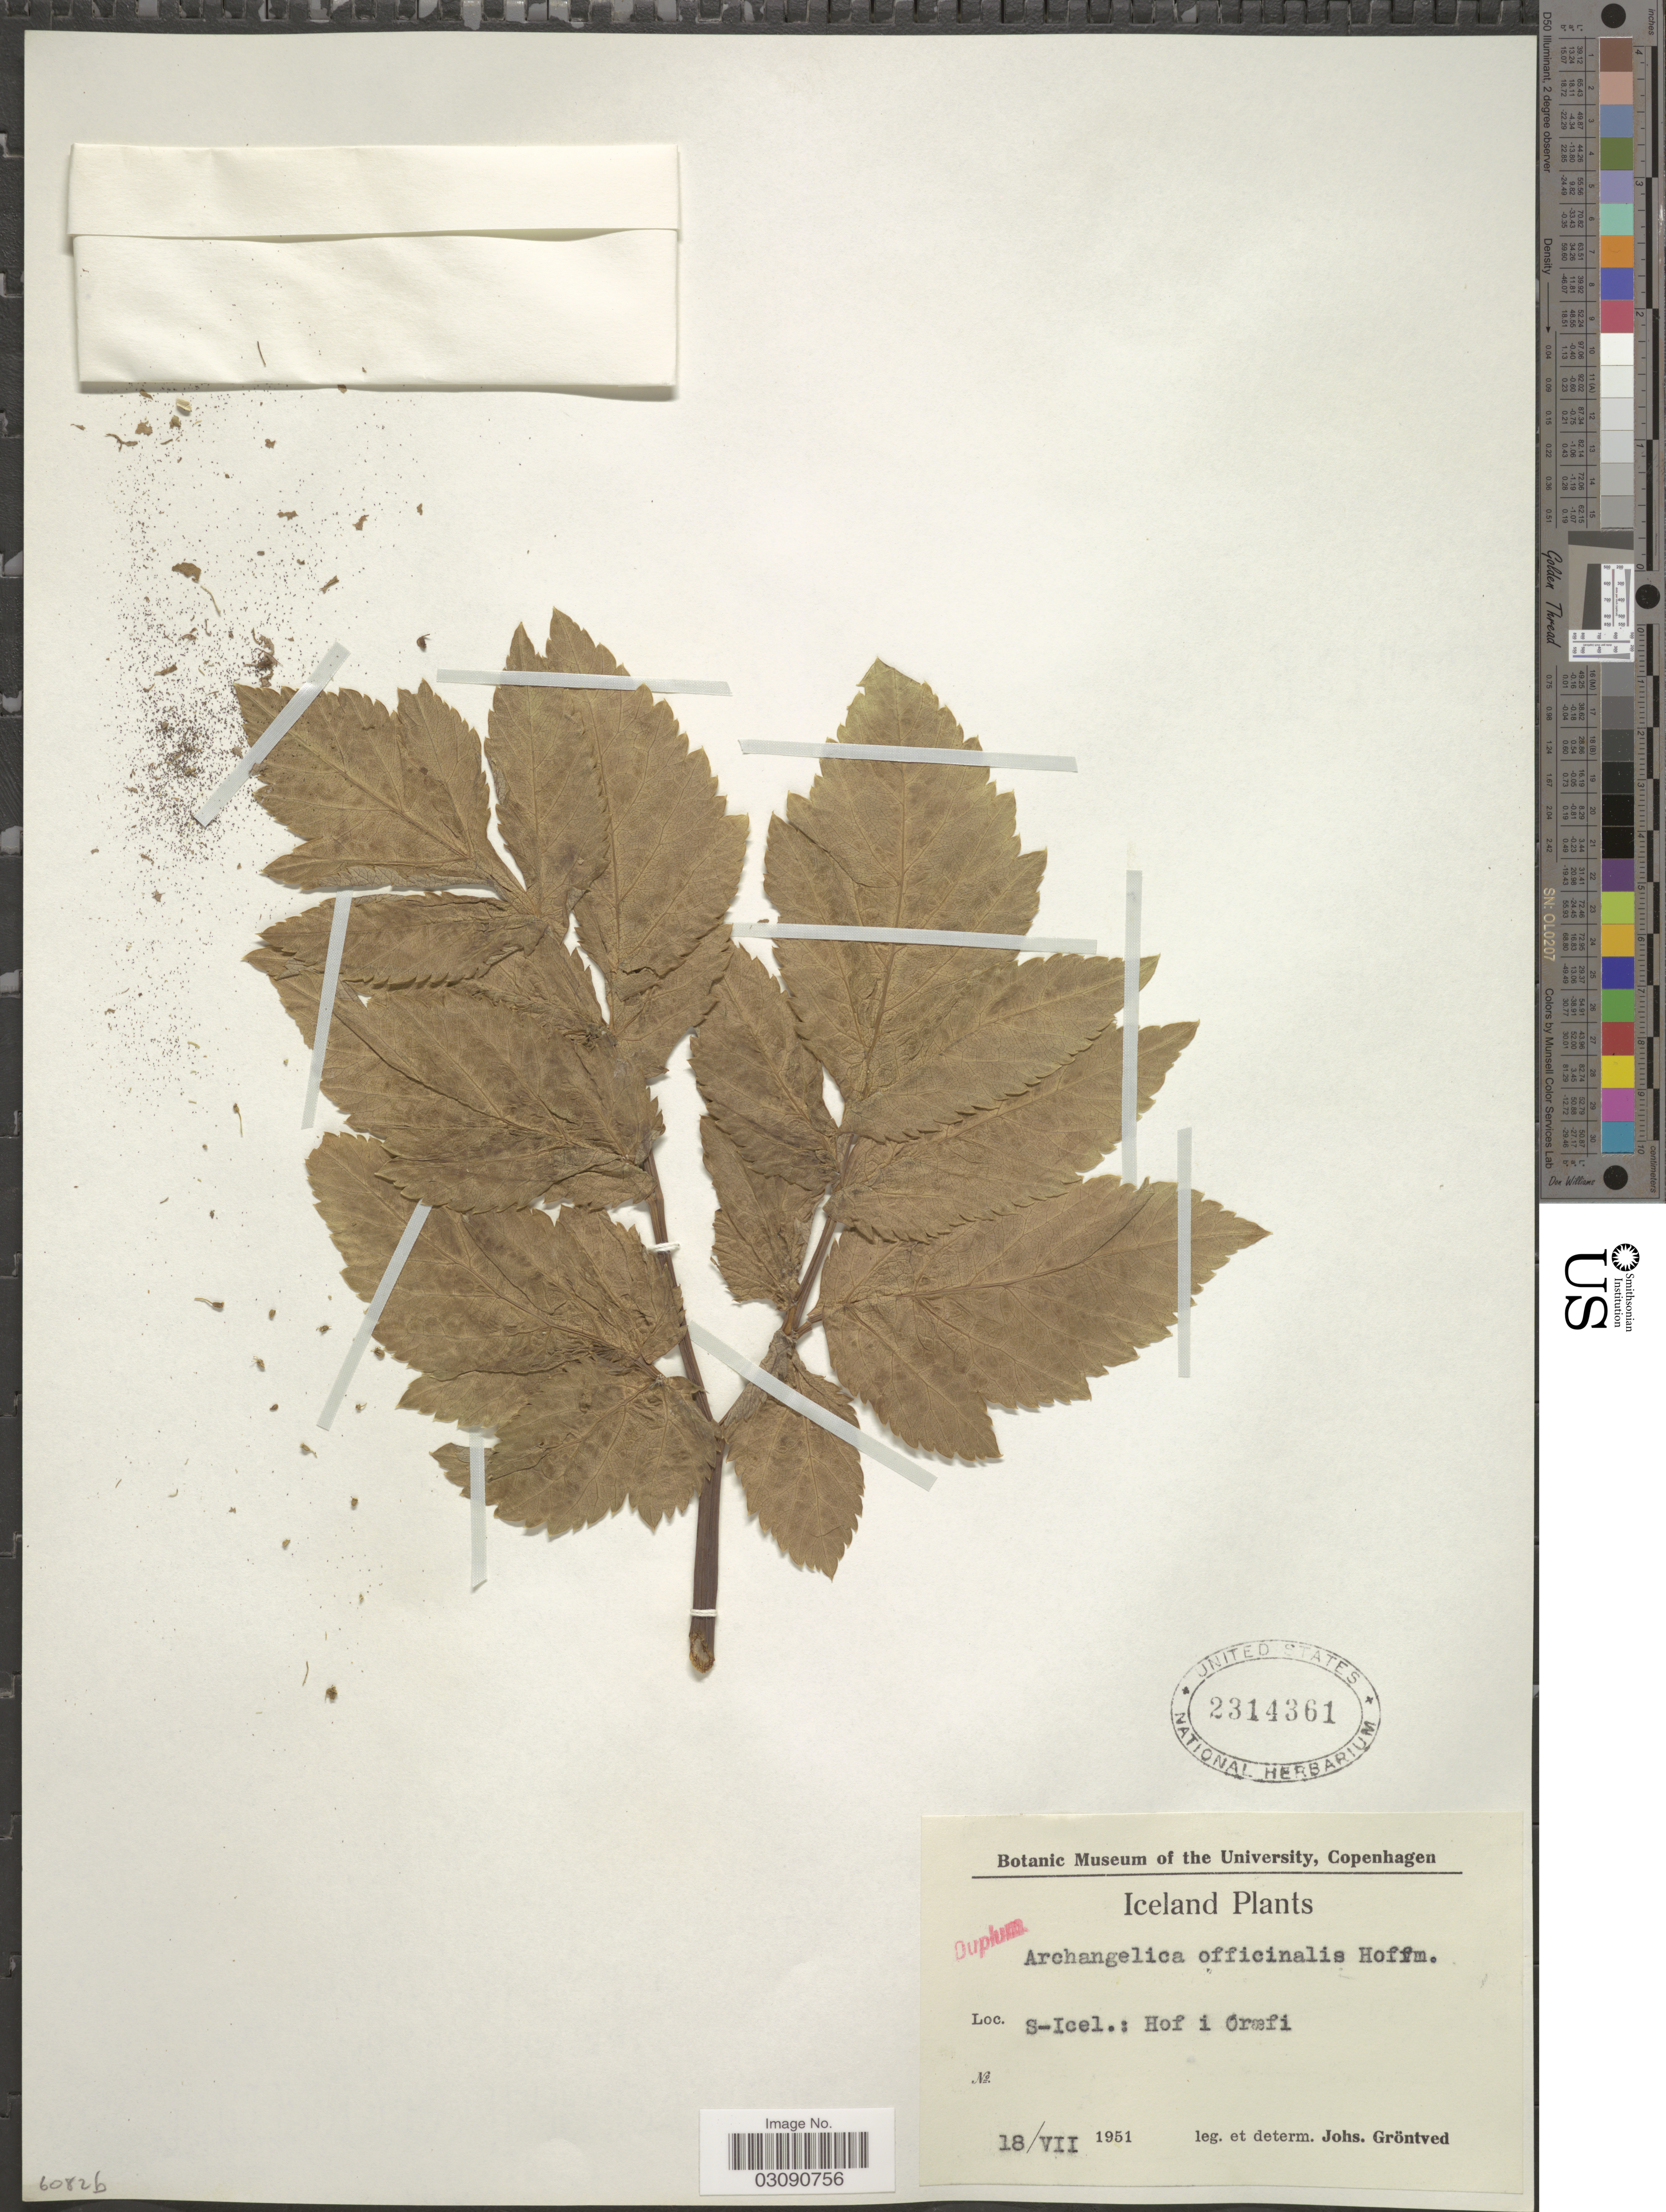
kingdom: Plantae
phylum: Tracheophyta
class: Magnoliopsida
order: Apiales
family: Apiaceae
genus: Angelica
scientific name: Angelica officinalis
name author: Moench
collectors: J. Gröntved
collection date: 1951-07-18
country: Iceland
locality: S-Icel.: Hof i Oraefi.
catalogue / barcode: US 2314361